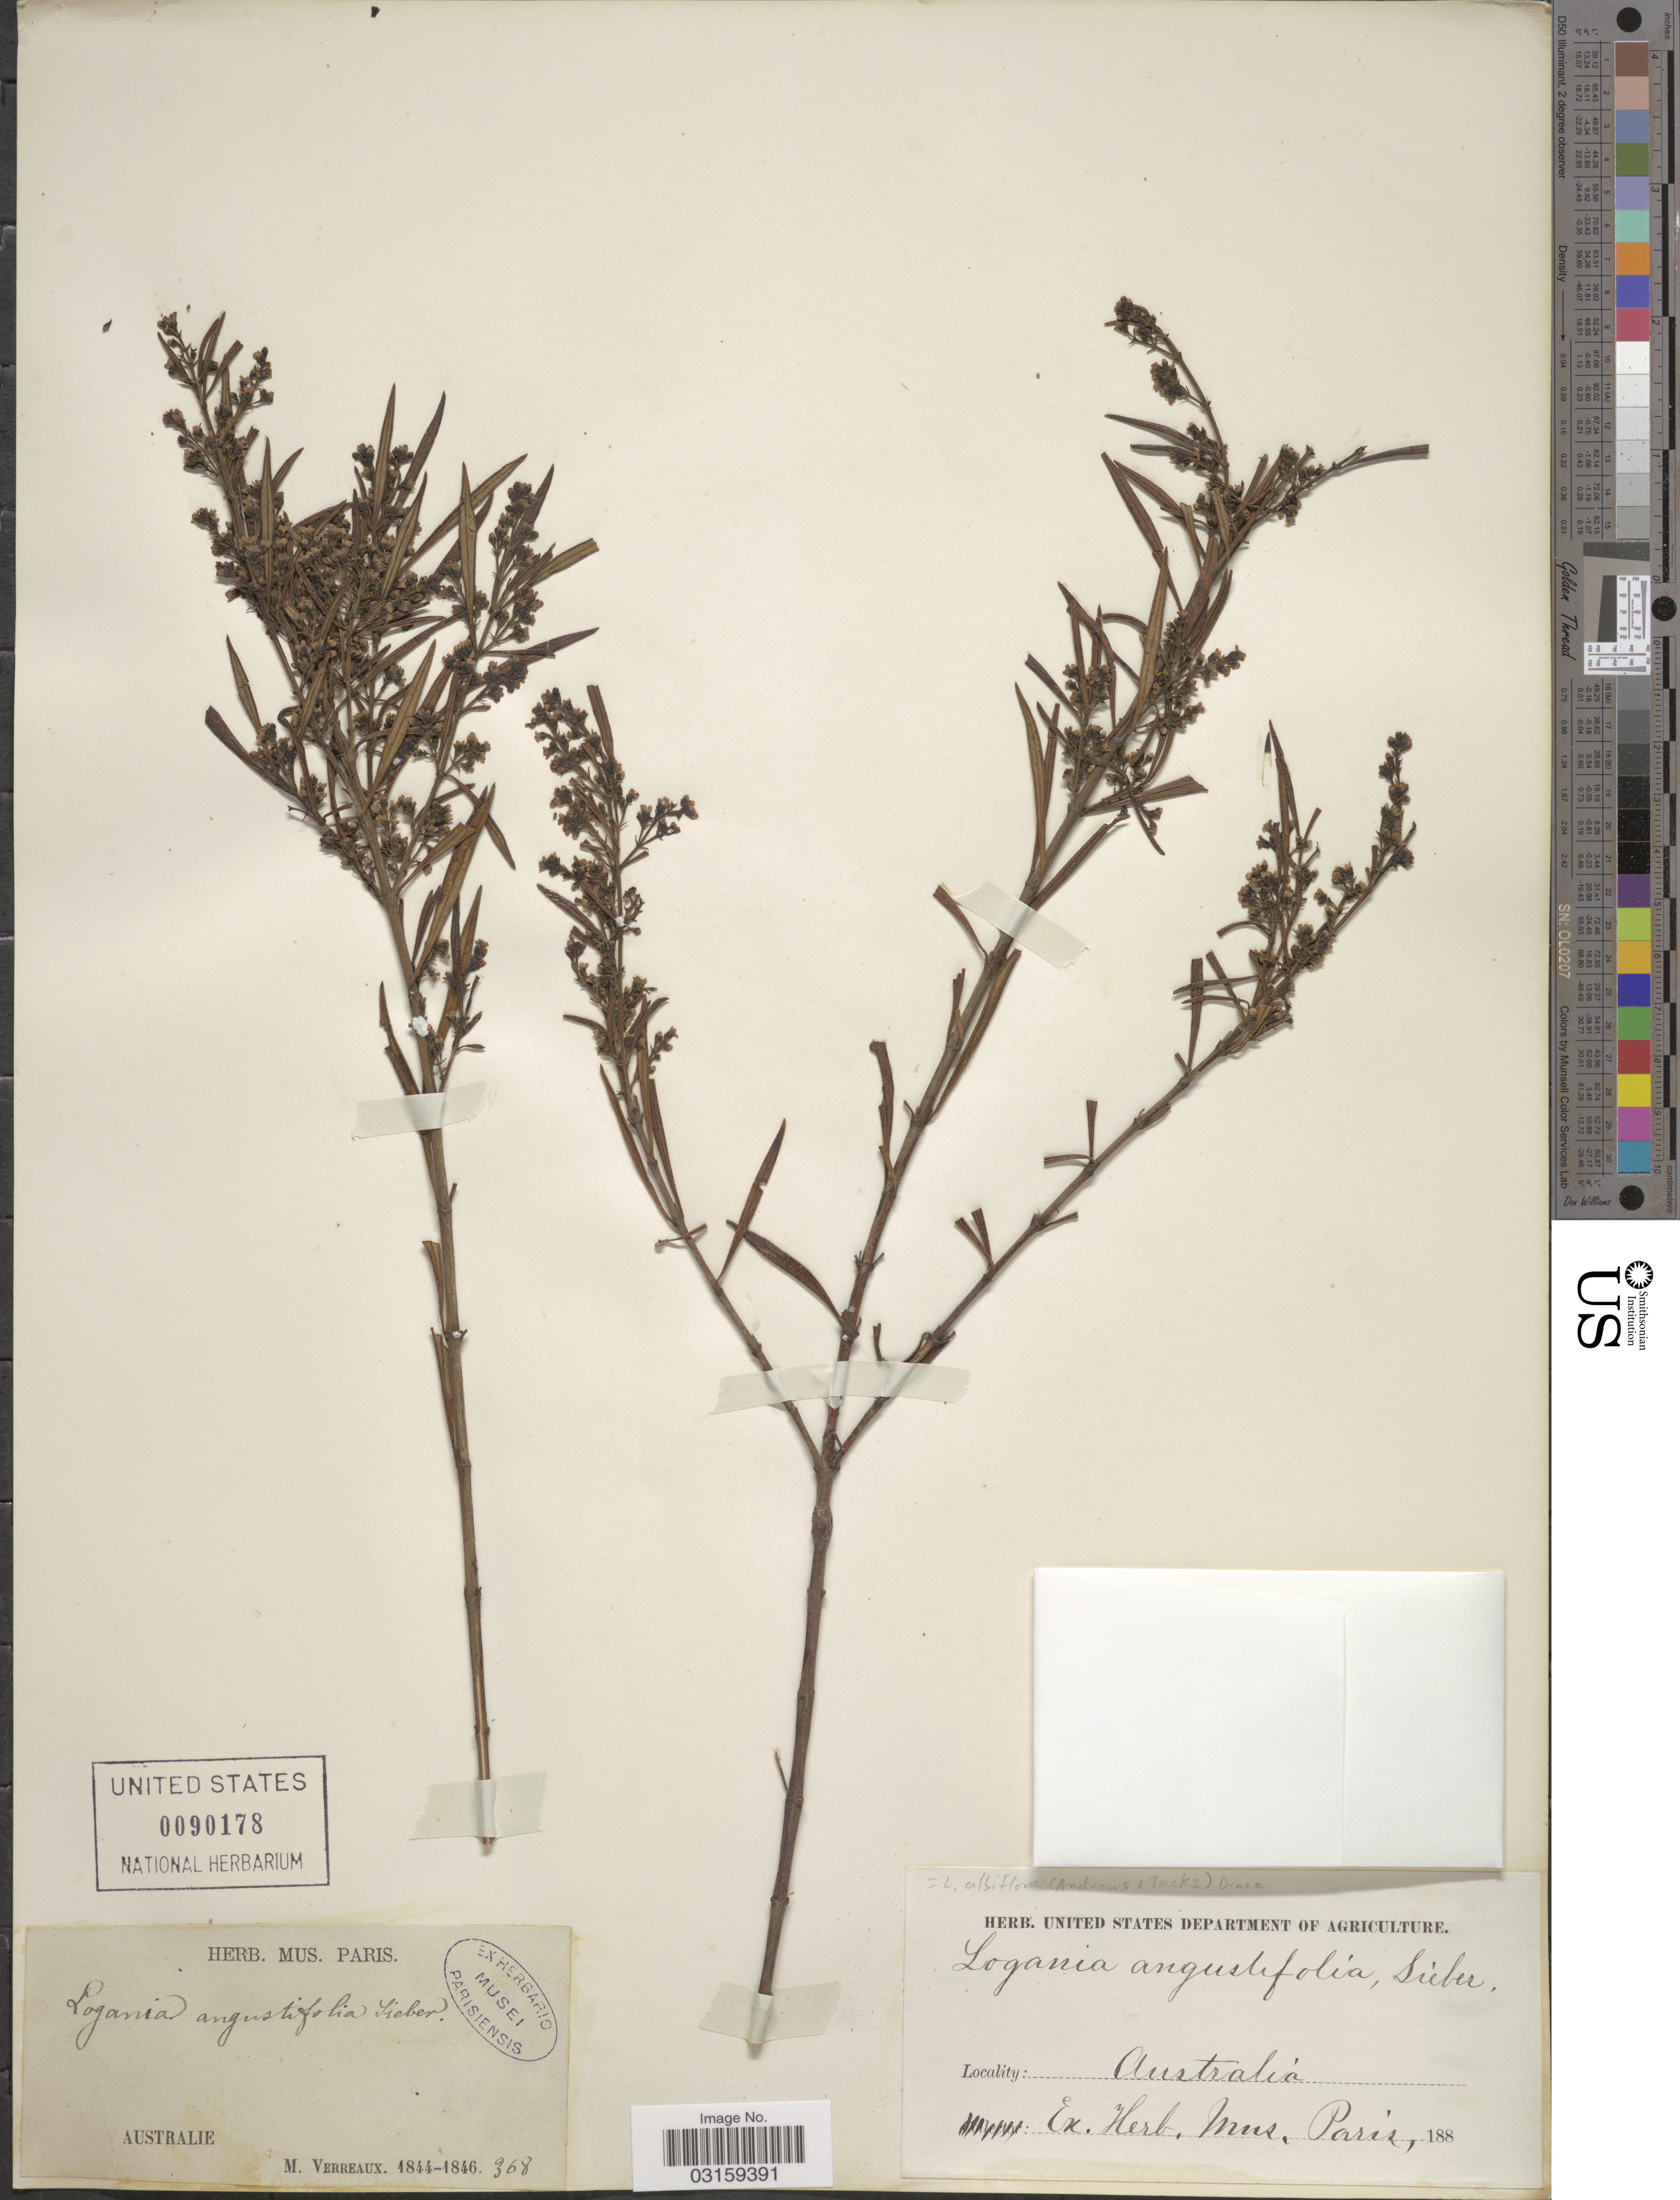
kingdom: Plantae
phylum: Tracheophyta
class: Magnoliopsida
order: Gentianales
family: Loganiaceae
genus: Logania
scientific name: Logania albiflora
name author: (Andrews) Druce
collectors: M. Verreaux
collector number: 368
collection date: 1844/1846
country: Australia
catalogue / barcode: US 90178